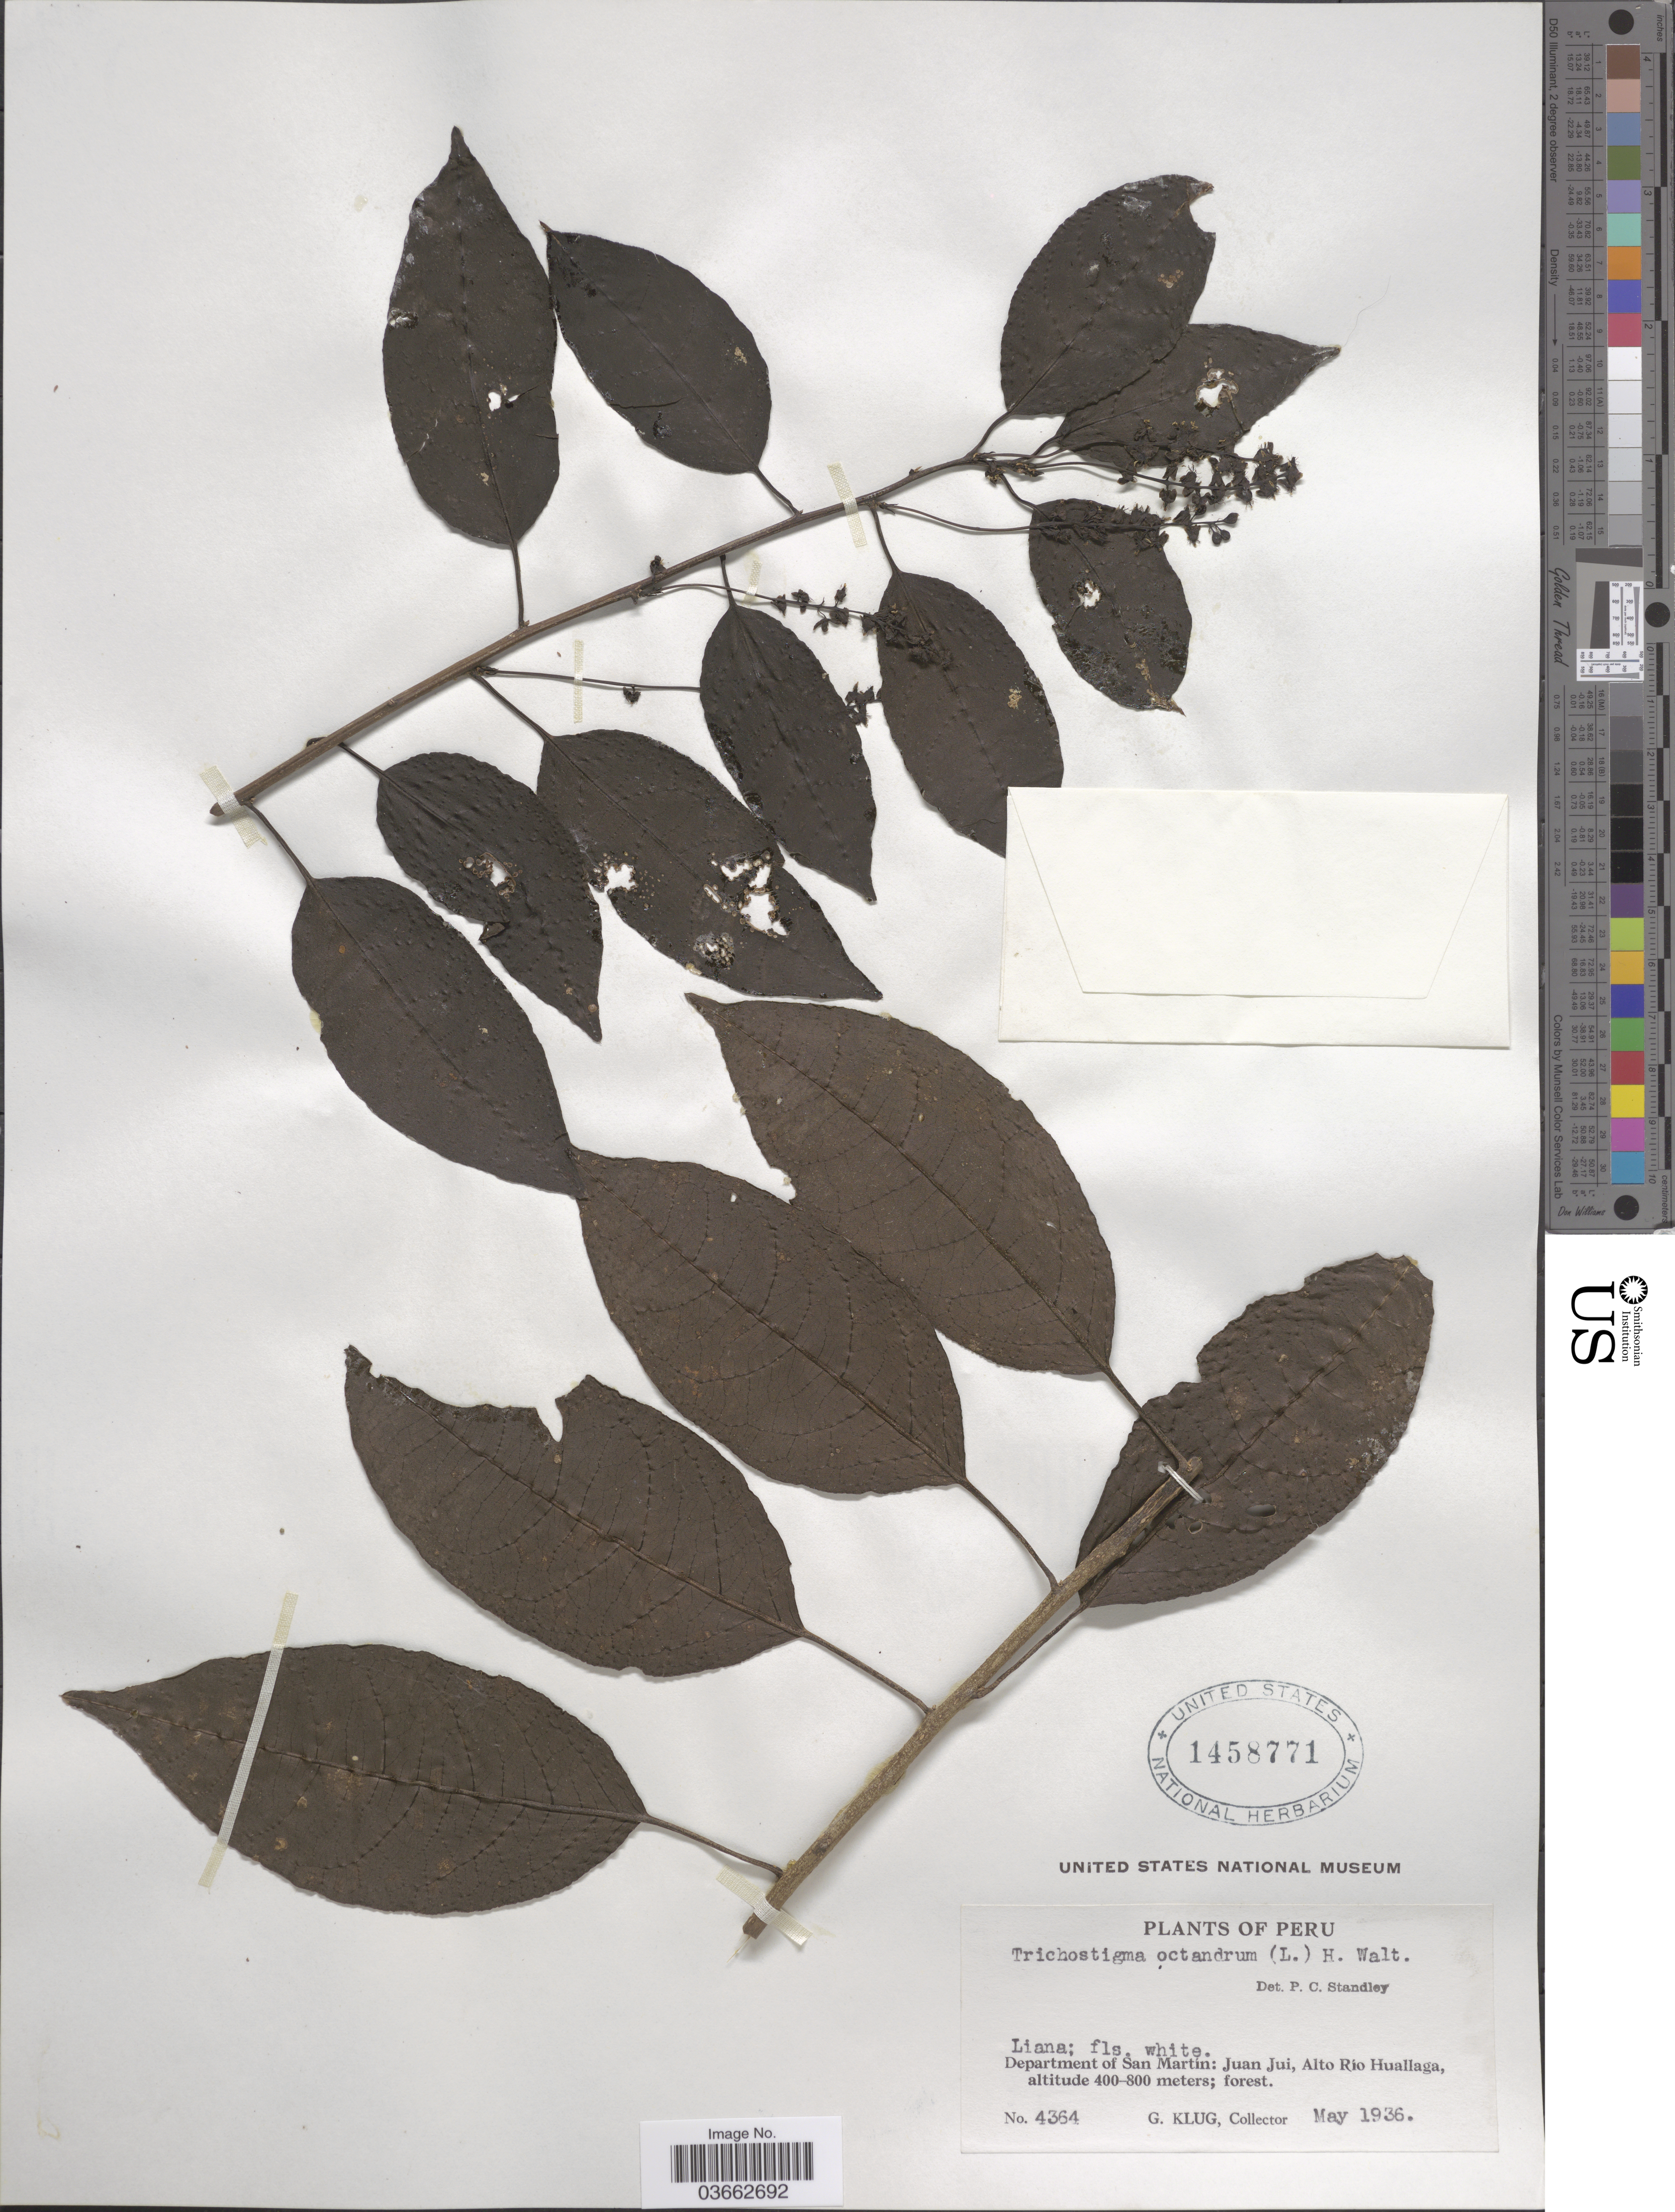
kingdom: Plantae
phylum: Tracheophyta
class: Magnoliopsida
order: Caryophyllales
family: Phytolaccaceae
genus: Trichostigma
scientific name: Trichostigma octandrum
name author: (L.) H. Walter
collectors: G. Klug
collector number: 4364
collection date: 1936-05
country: Peru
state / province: San Martín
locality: Department of San Martín: Juan Jui, Alto Río Huallaga.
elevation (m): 400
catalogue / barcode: US 1458771